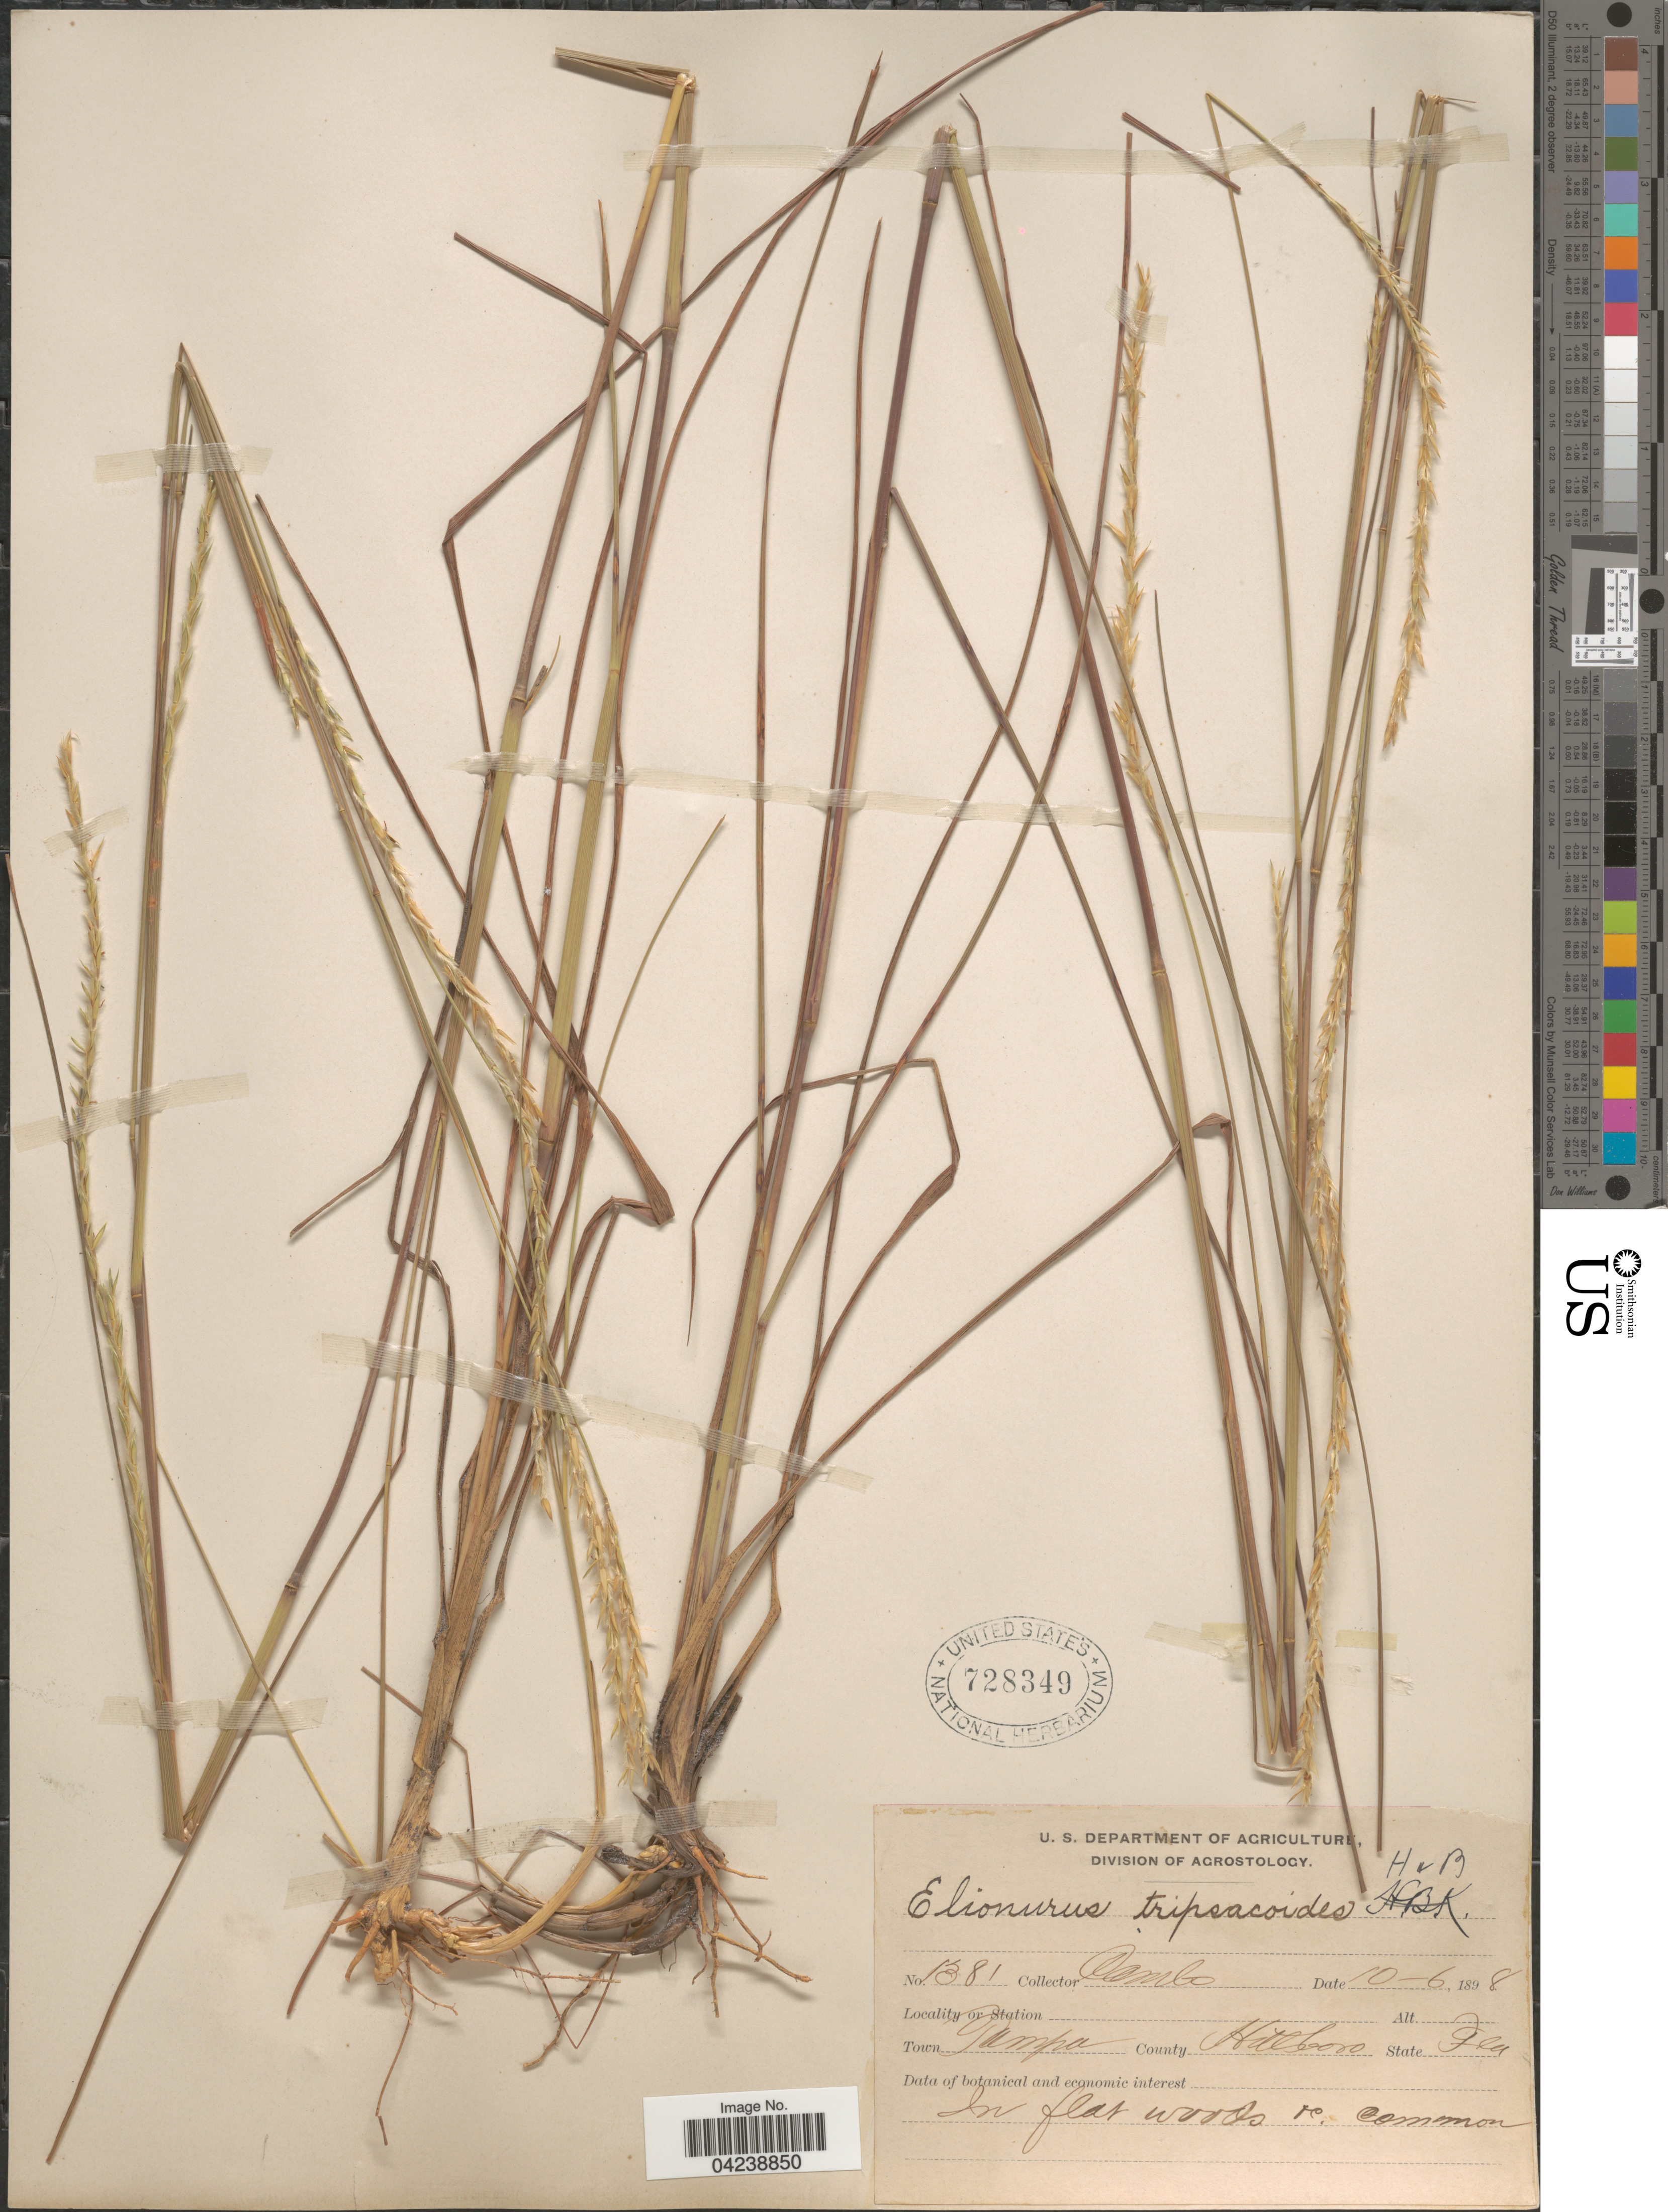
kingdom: Plantae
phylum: Tracheophyta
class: Liliopsida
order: Poales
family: Poaceae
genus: Elionurus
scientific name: Elionurus tripsacoides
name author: Humb. & Bonpl. ex Willd.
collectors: -. Combs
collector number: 1381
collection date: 1898-10-06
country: United States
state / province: Florida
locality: Town Tampa. County Halsboro.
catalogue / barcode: US 728349